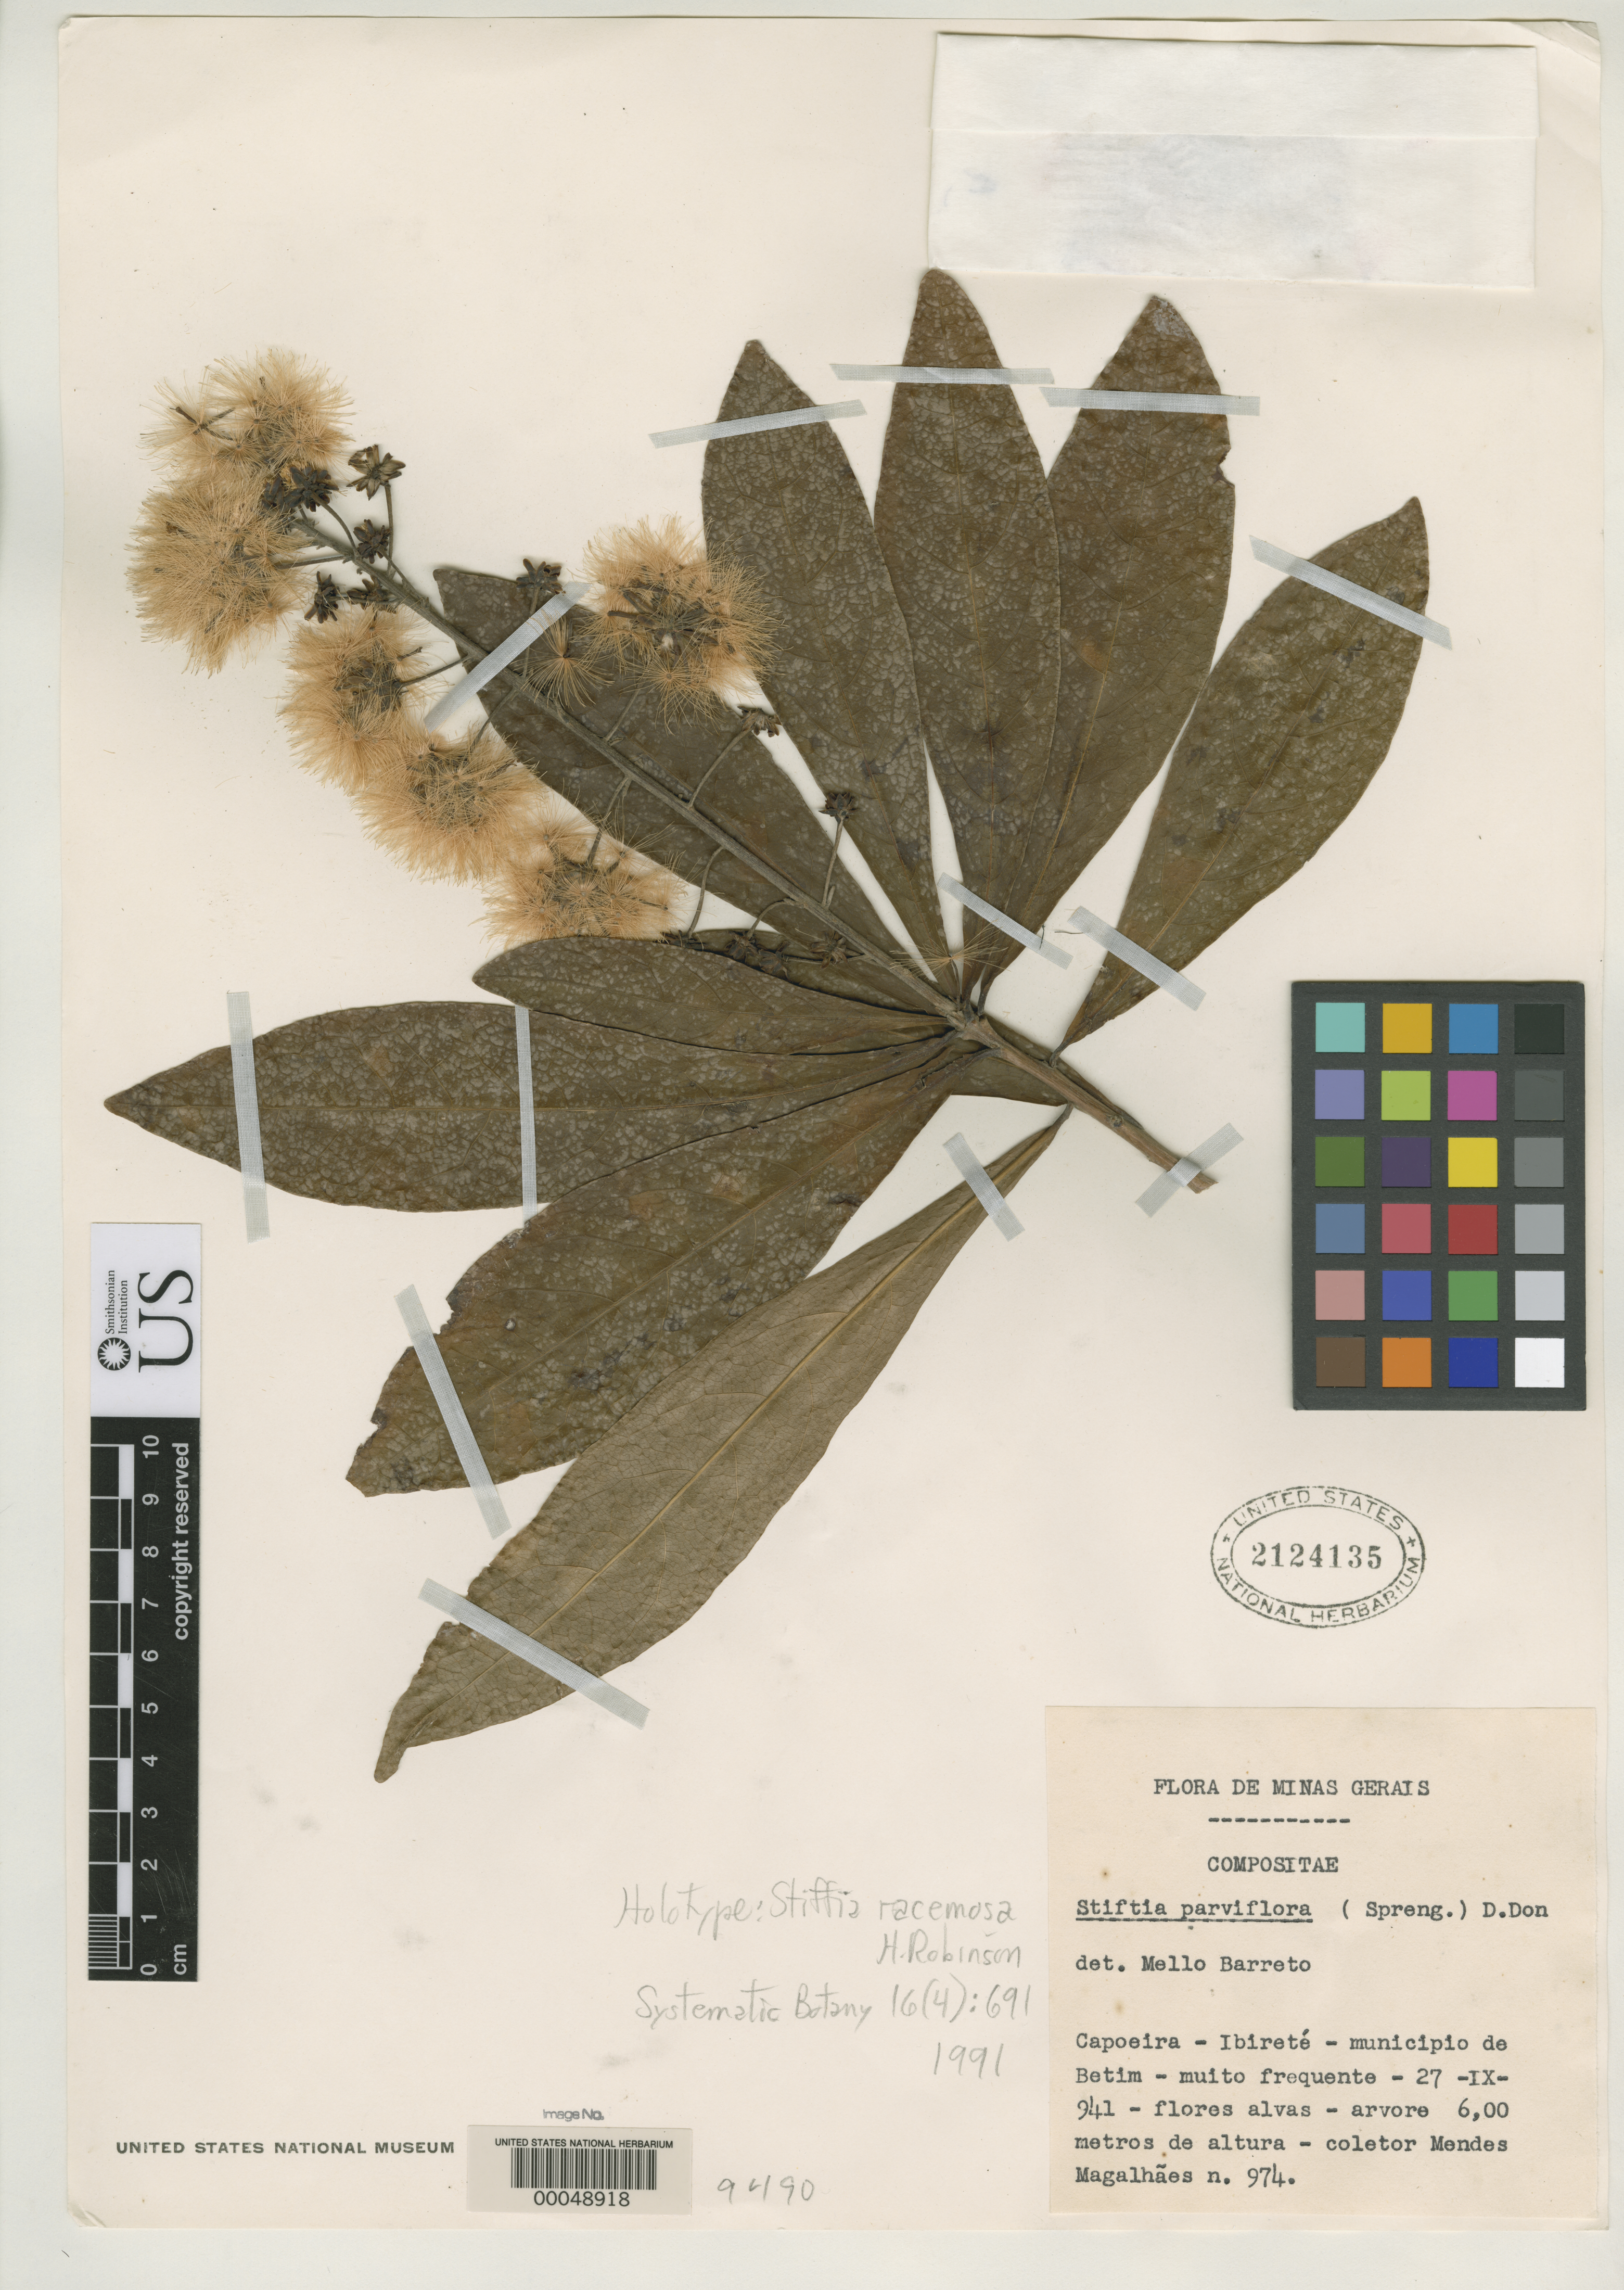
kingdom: Plantae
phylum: Tracheophyta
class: Magnoliopsida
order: Asterales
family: Asteraceae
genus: Stifftia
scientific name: Stifftia racemosa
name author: H. Rob.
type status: Holotype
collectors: M. Magalhães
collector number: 974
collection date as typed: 27 Sep 1941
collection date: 1941-09-27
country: Brazil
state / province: Minas Gerais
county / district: Betim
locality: Capoeira, Ibirite.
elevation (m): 600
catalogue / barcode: US 2124135